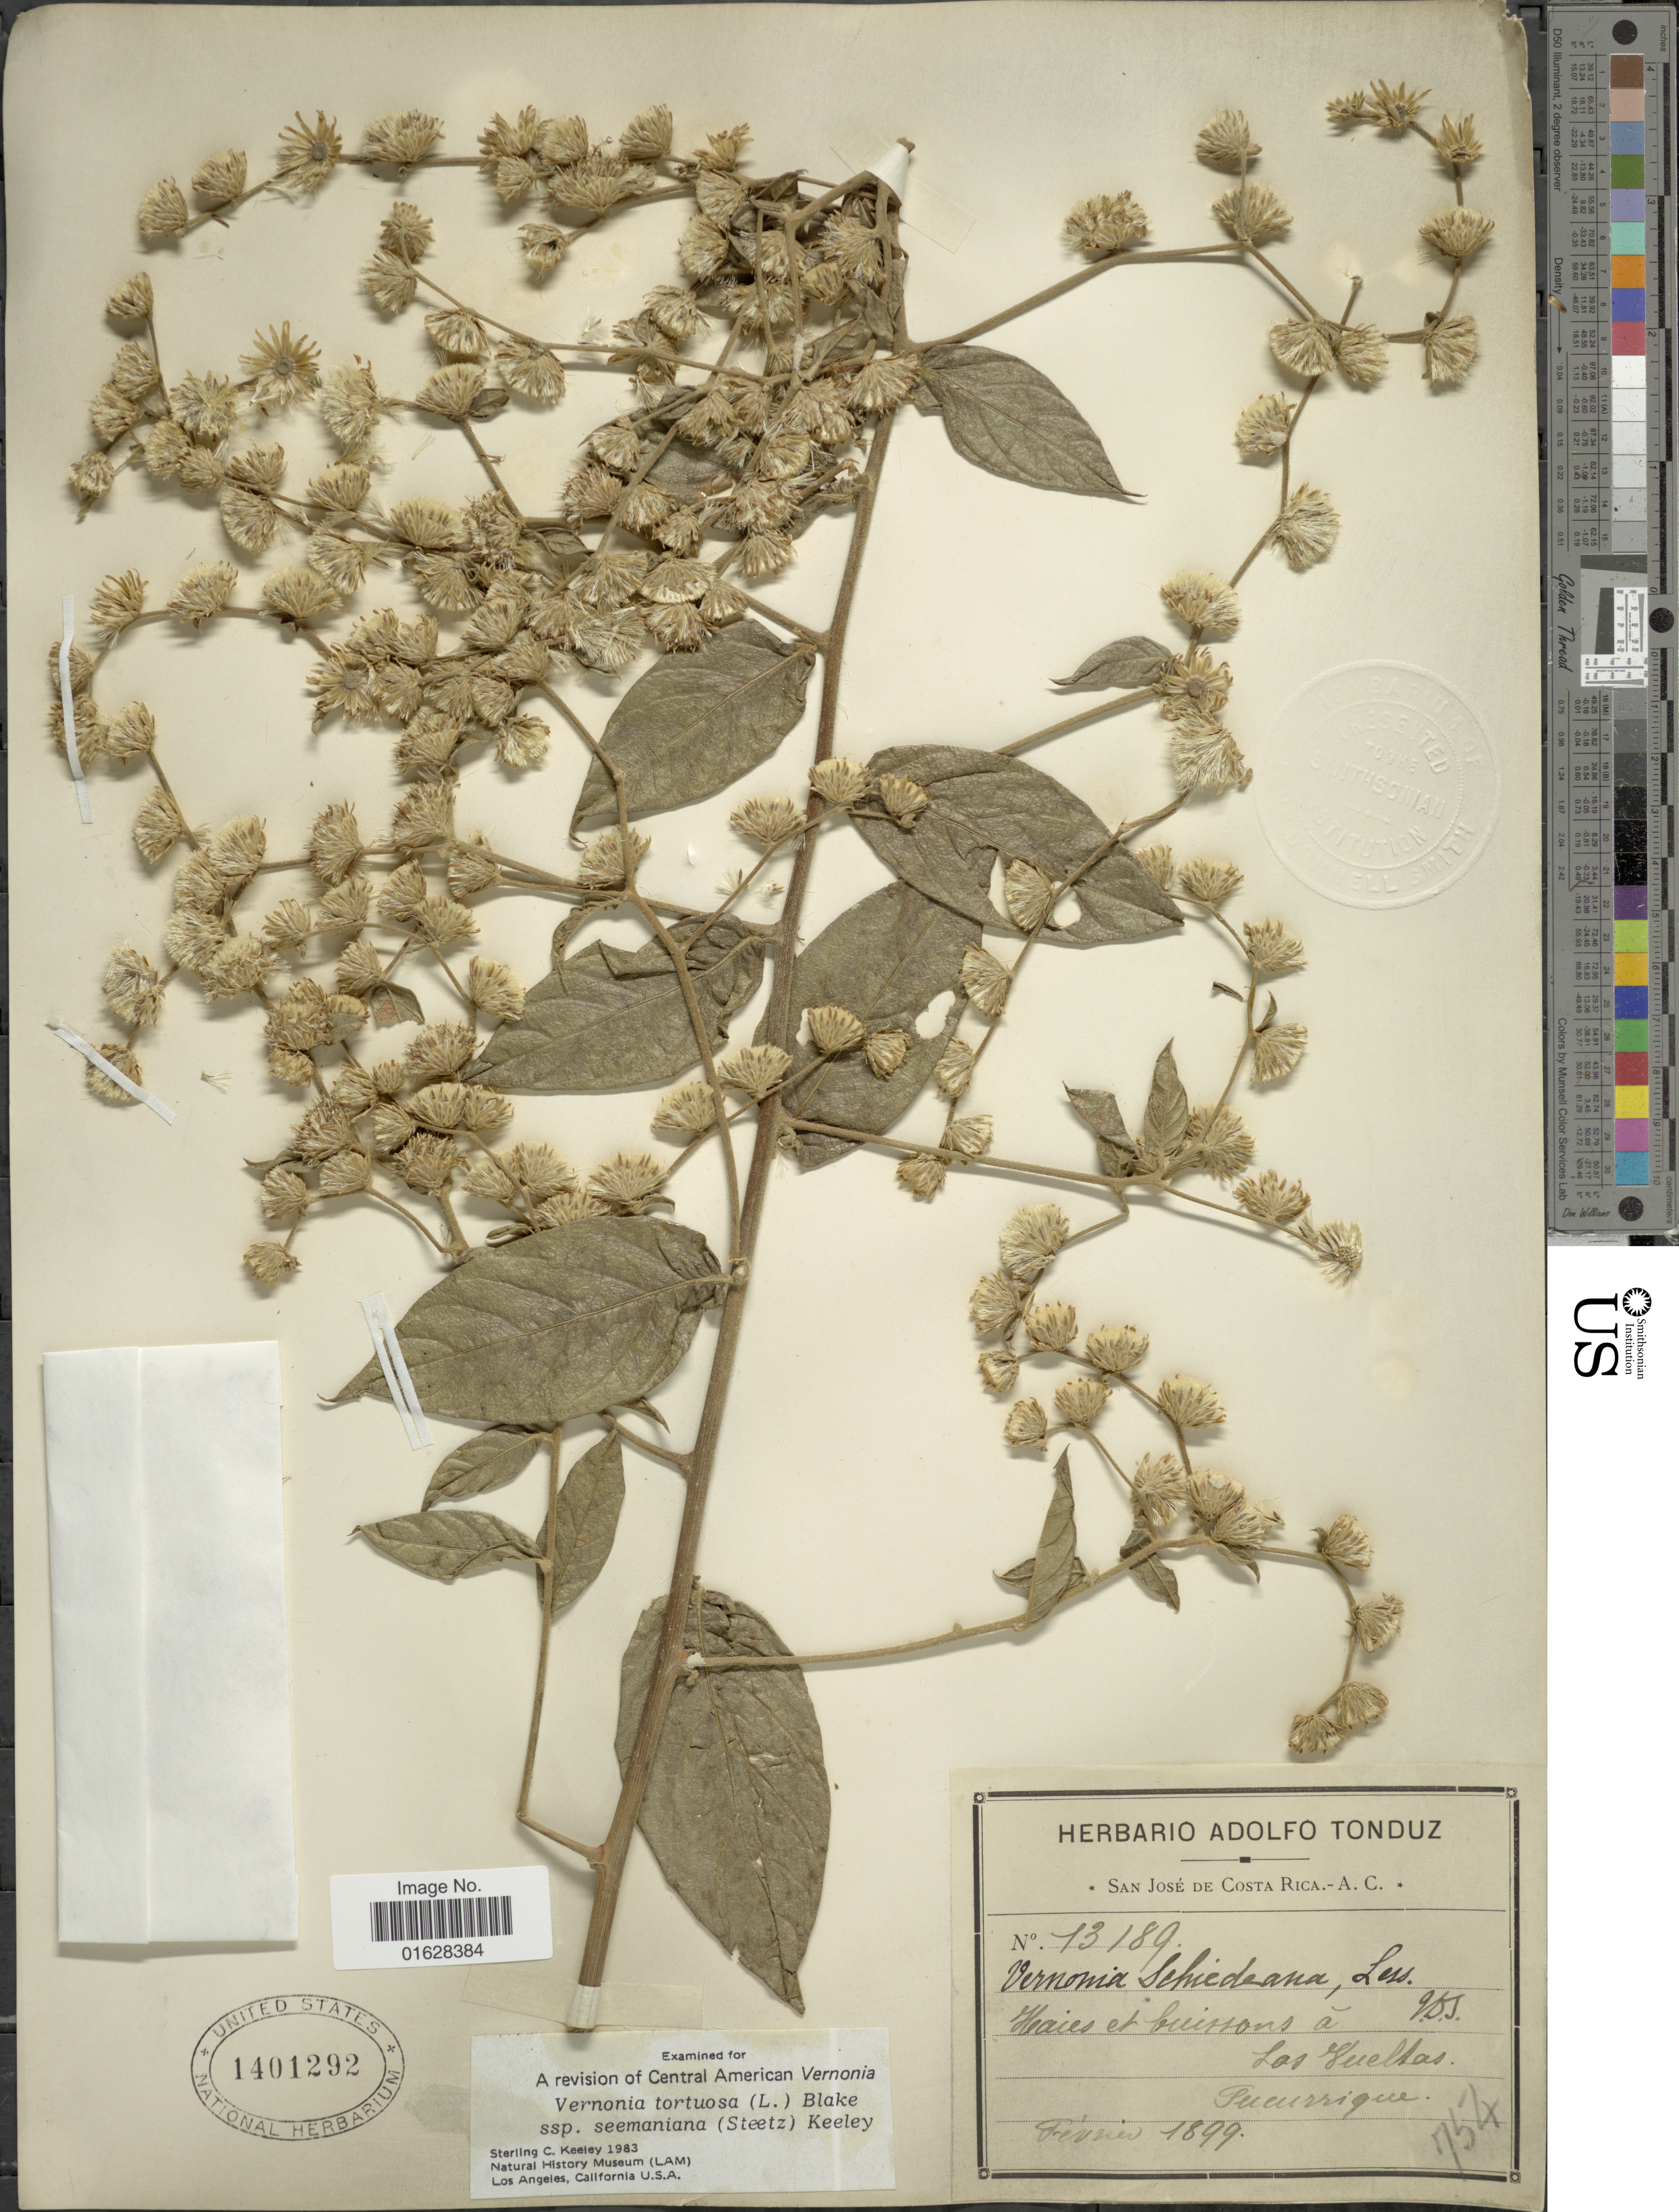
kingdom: Plantae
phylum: Tracheophyta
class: Magnoliopsida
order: Asterales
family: Asteraceae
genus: Lepidaploa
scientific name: Lepidaploa tortuosa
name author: (L.) H. Rob.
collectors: ex Herb. Adolfo Tonduz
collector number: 13189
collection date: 1899-02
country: Costa Rica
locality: Haies et buissons a Los Vueltas, Tucurrique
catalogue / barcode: US 1401292